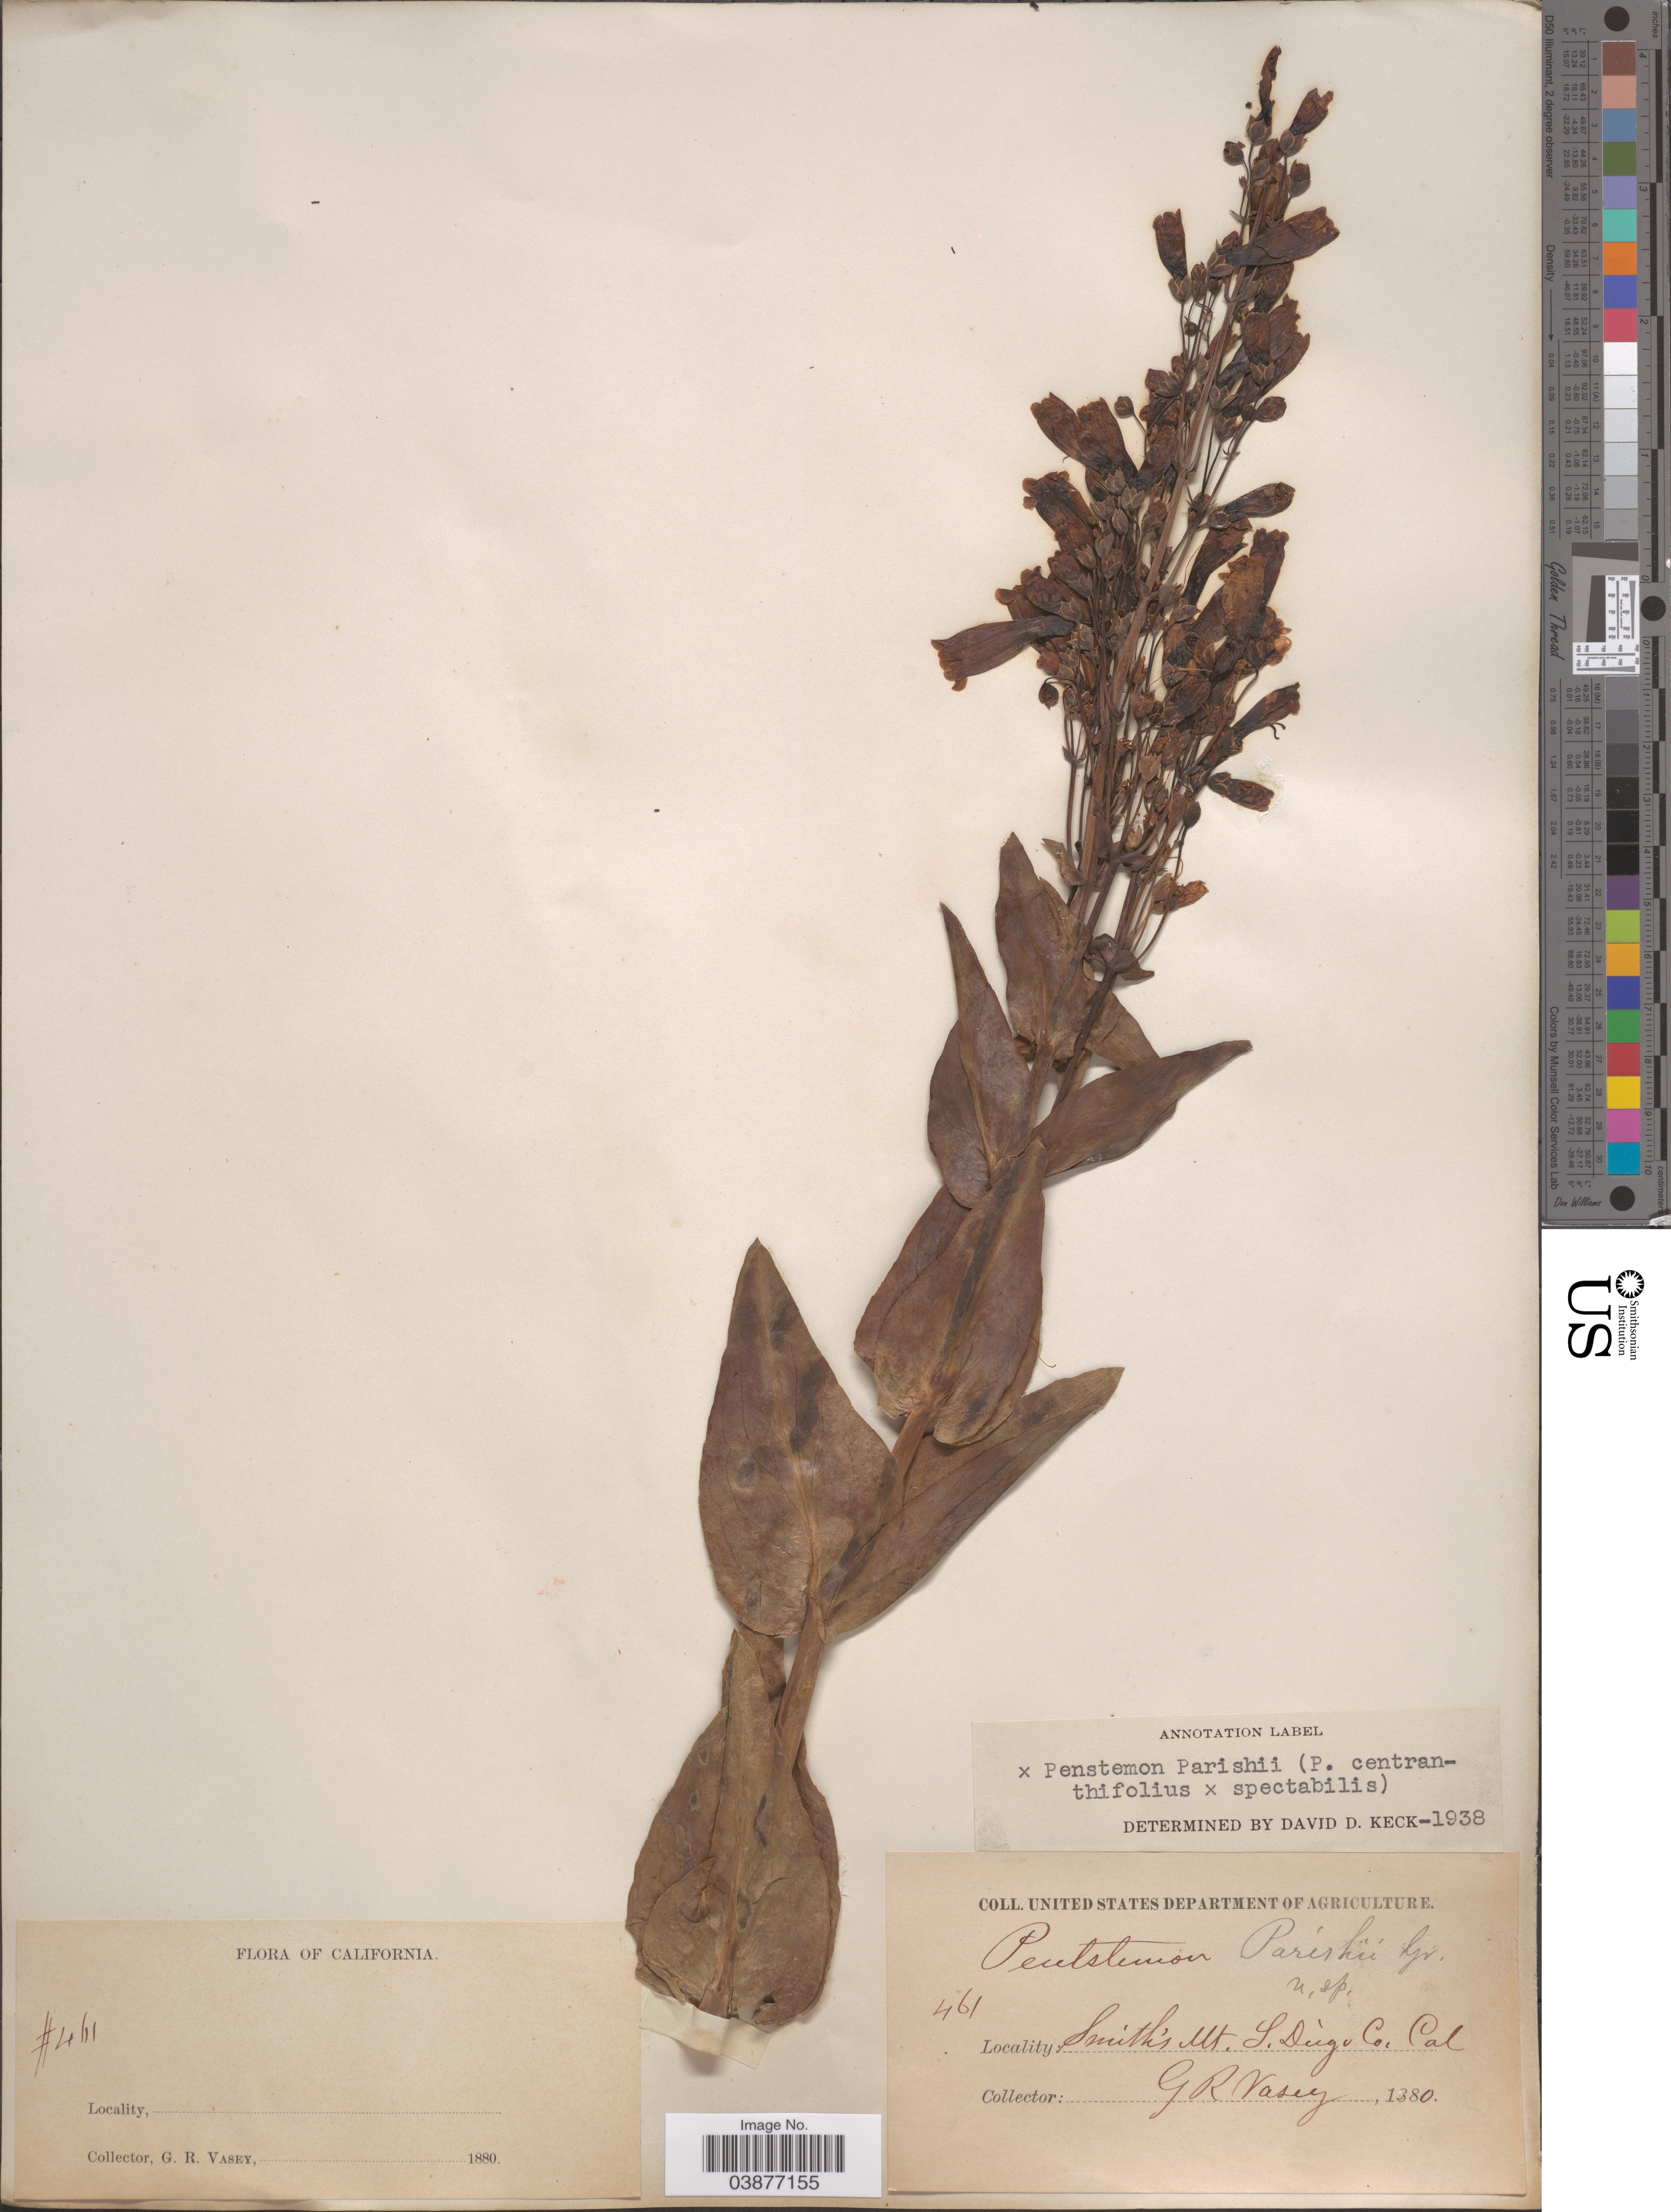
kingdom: Plantae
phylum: Tracheophyta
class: Magnoliopsida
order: Lamiales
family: Plantaginaceae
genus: Penstemon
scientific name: Penstemon parishii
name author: A. Gray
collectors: G. R. Vasey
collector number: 461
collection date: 1880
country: United States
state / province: California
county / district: San Diego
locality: Smith's Mt. S. Diego Co.